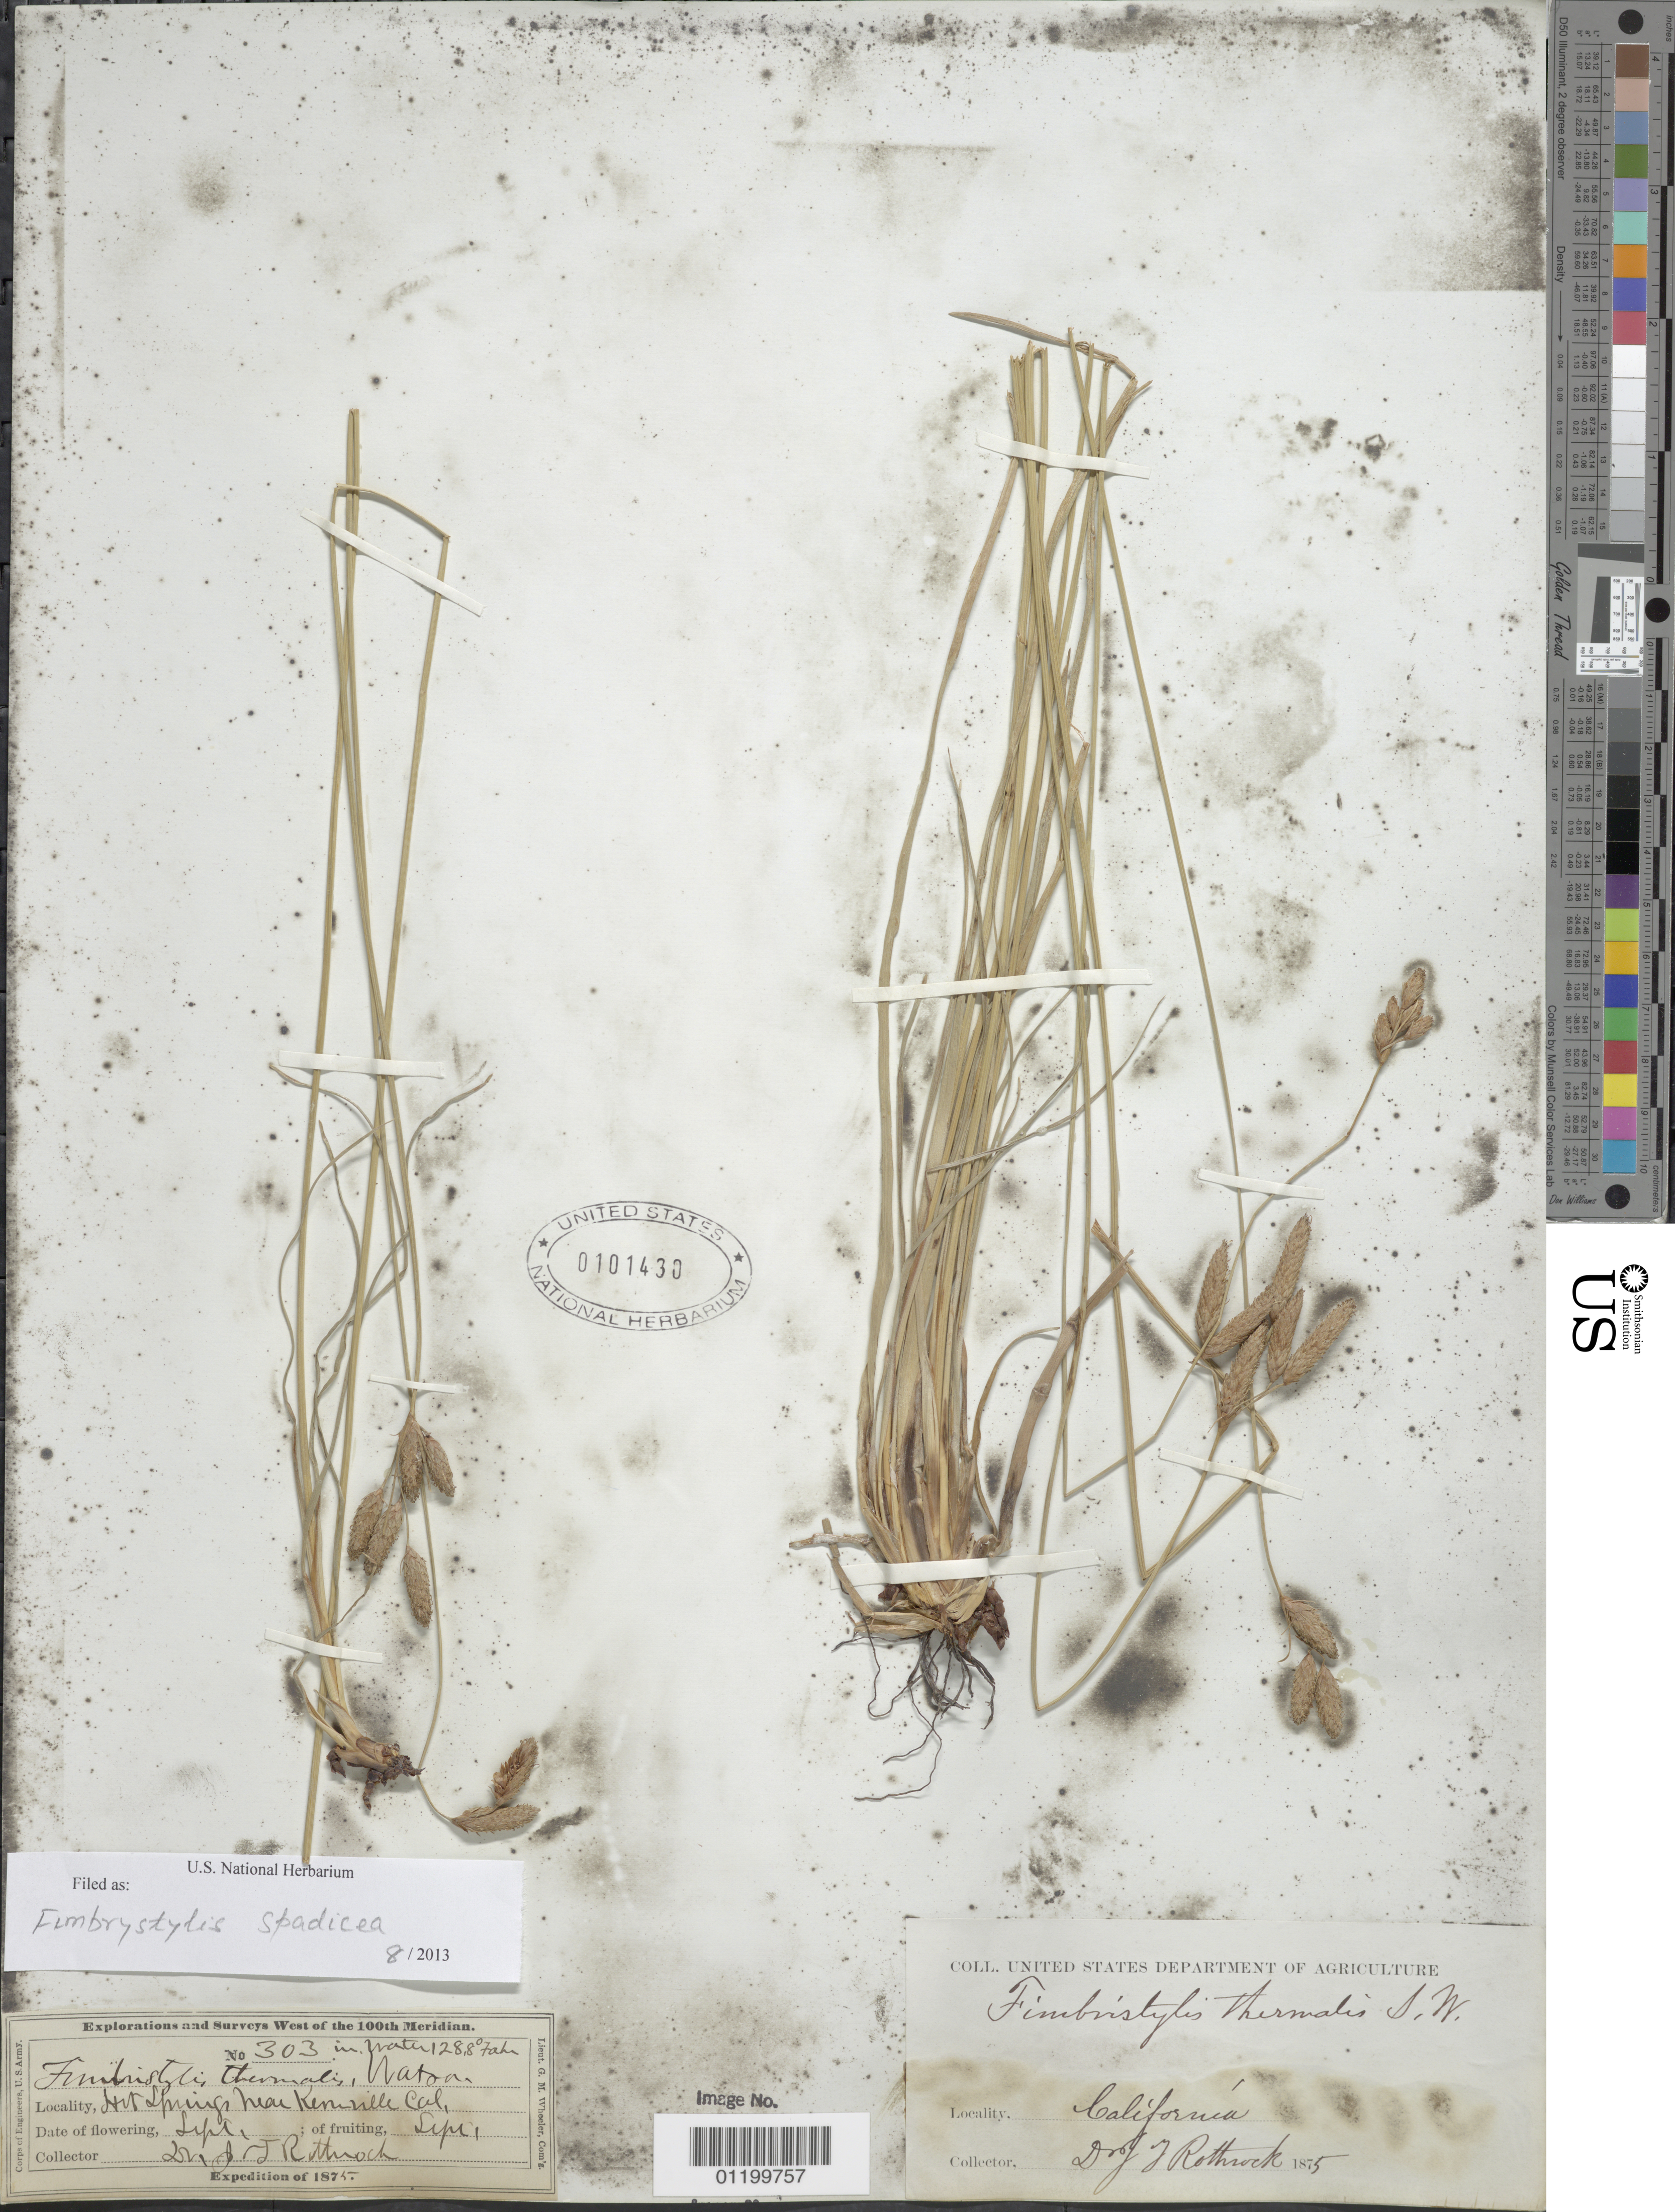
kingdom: Plantae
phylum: Tracheophyta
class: Liliopsida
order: Poales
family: Cyperaceae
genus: Fimbristylis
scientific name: Fimbristylis spadicea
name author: (L.) Vahl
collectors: J. T. Rothrock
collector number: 303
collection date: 1875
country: United States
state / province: California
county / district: Kern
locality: Hot Springs near Kernville.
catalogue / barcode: US 101430